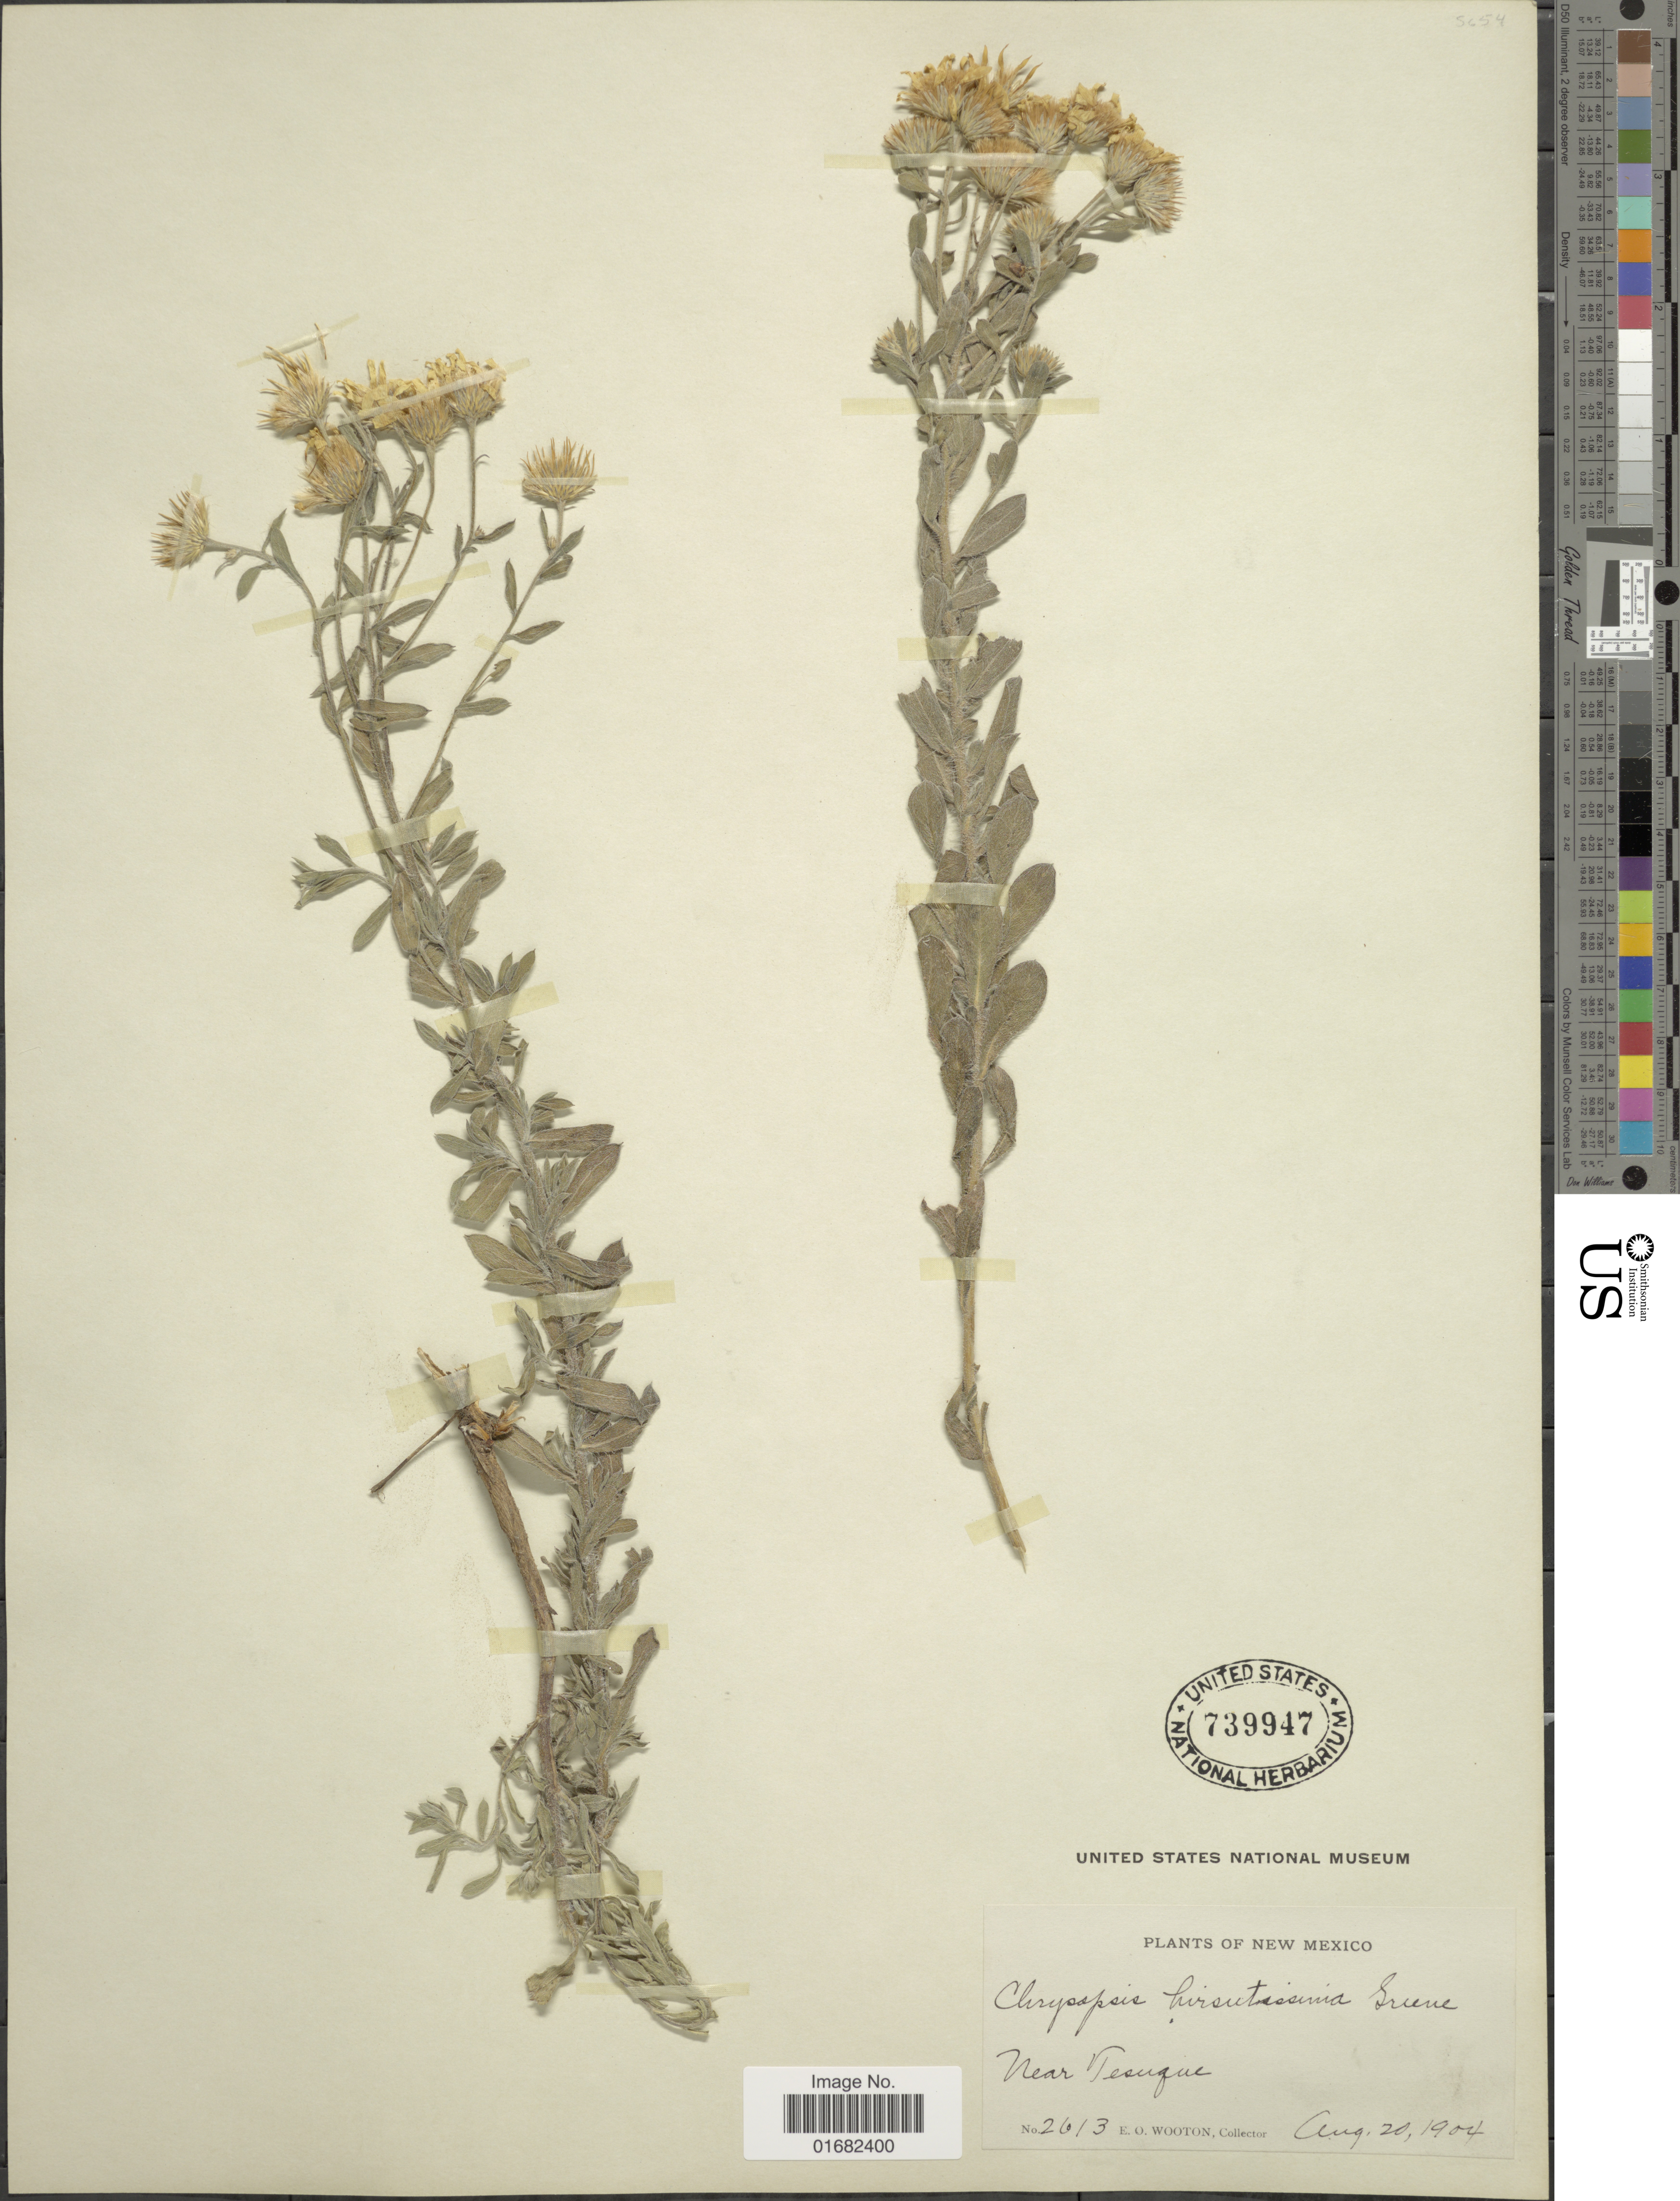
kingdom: Plantae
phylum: Tracheophyta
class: Magnoliopsida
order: Asterales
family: Asteraceae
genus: Heterotheca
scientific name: Heterotheca hirsutissima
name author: Greene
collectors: E. O. Wooton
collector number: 2613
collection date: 1904-08-20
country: United States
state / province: New Mexico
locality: Near Tesuque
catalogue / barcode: US 739947